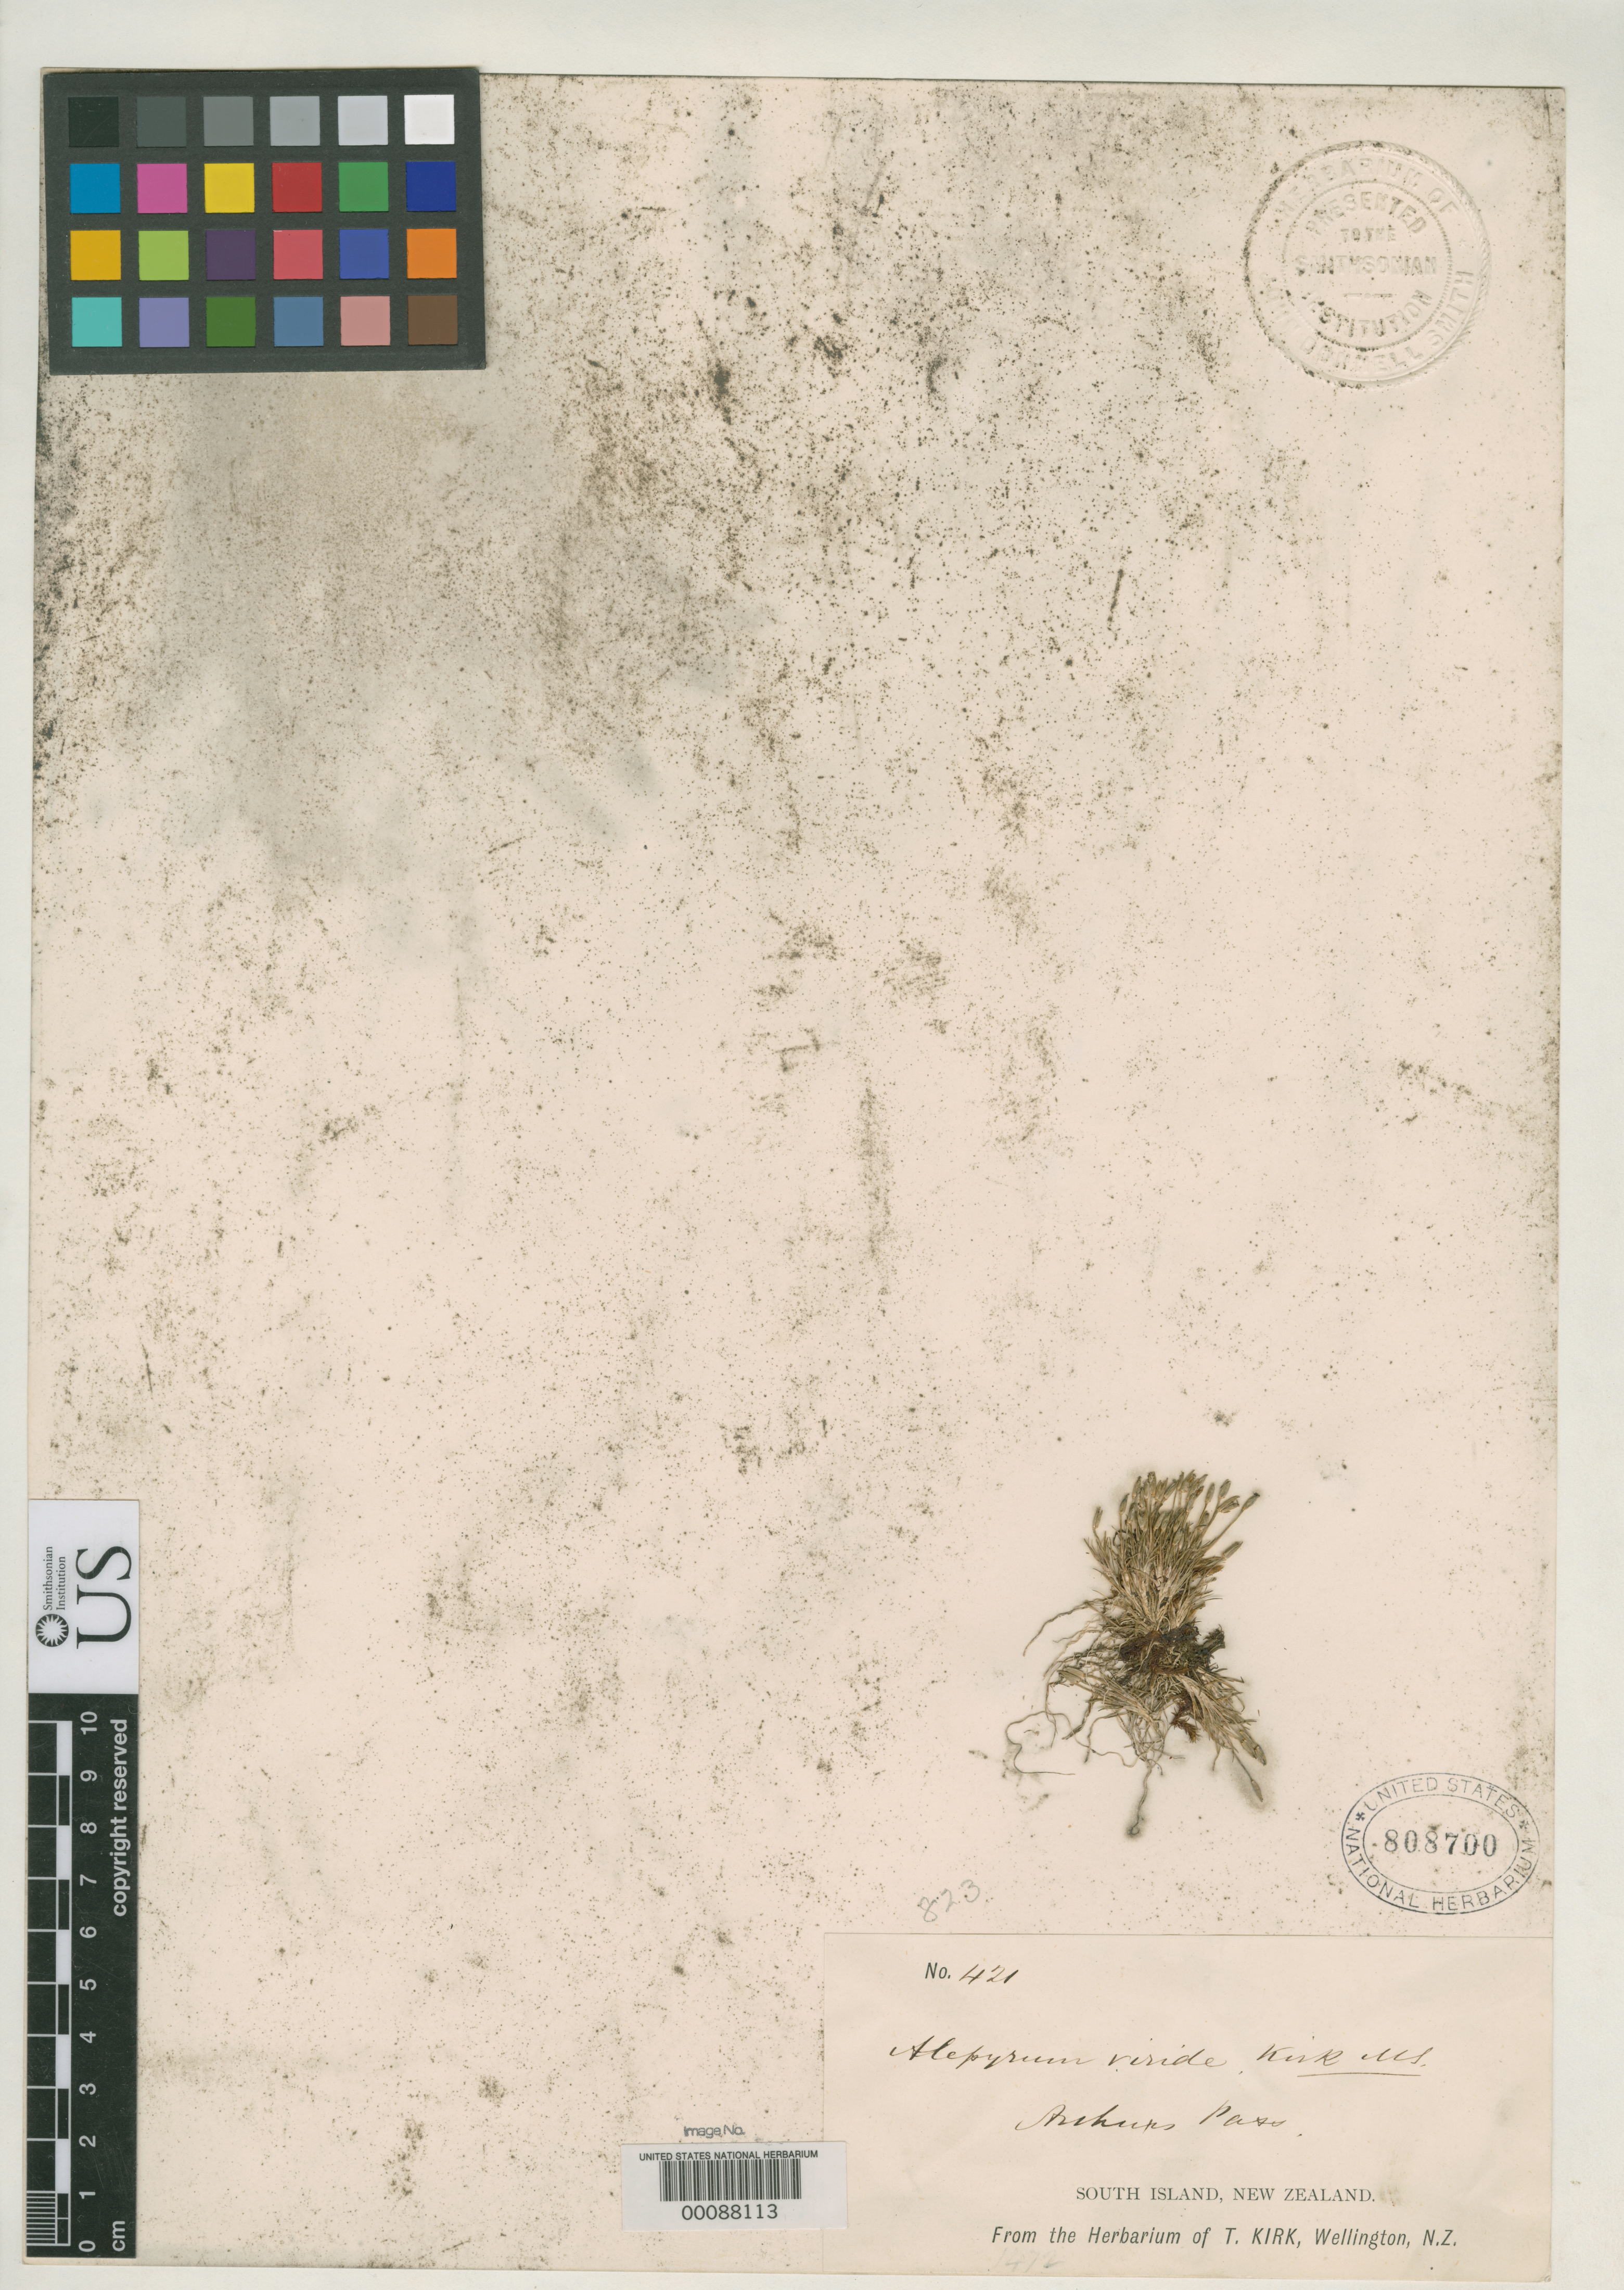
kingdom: Plantae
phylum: Tracheophyta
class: Liliopsida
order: Poales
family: Restionaceae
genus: Centrolepis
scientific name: Centrolepis viridis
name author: Kirk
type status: Type Collection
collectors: T. Kirk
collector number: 421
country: New Zealand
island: South Island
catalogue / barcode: US 808700